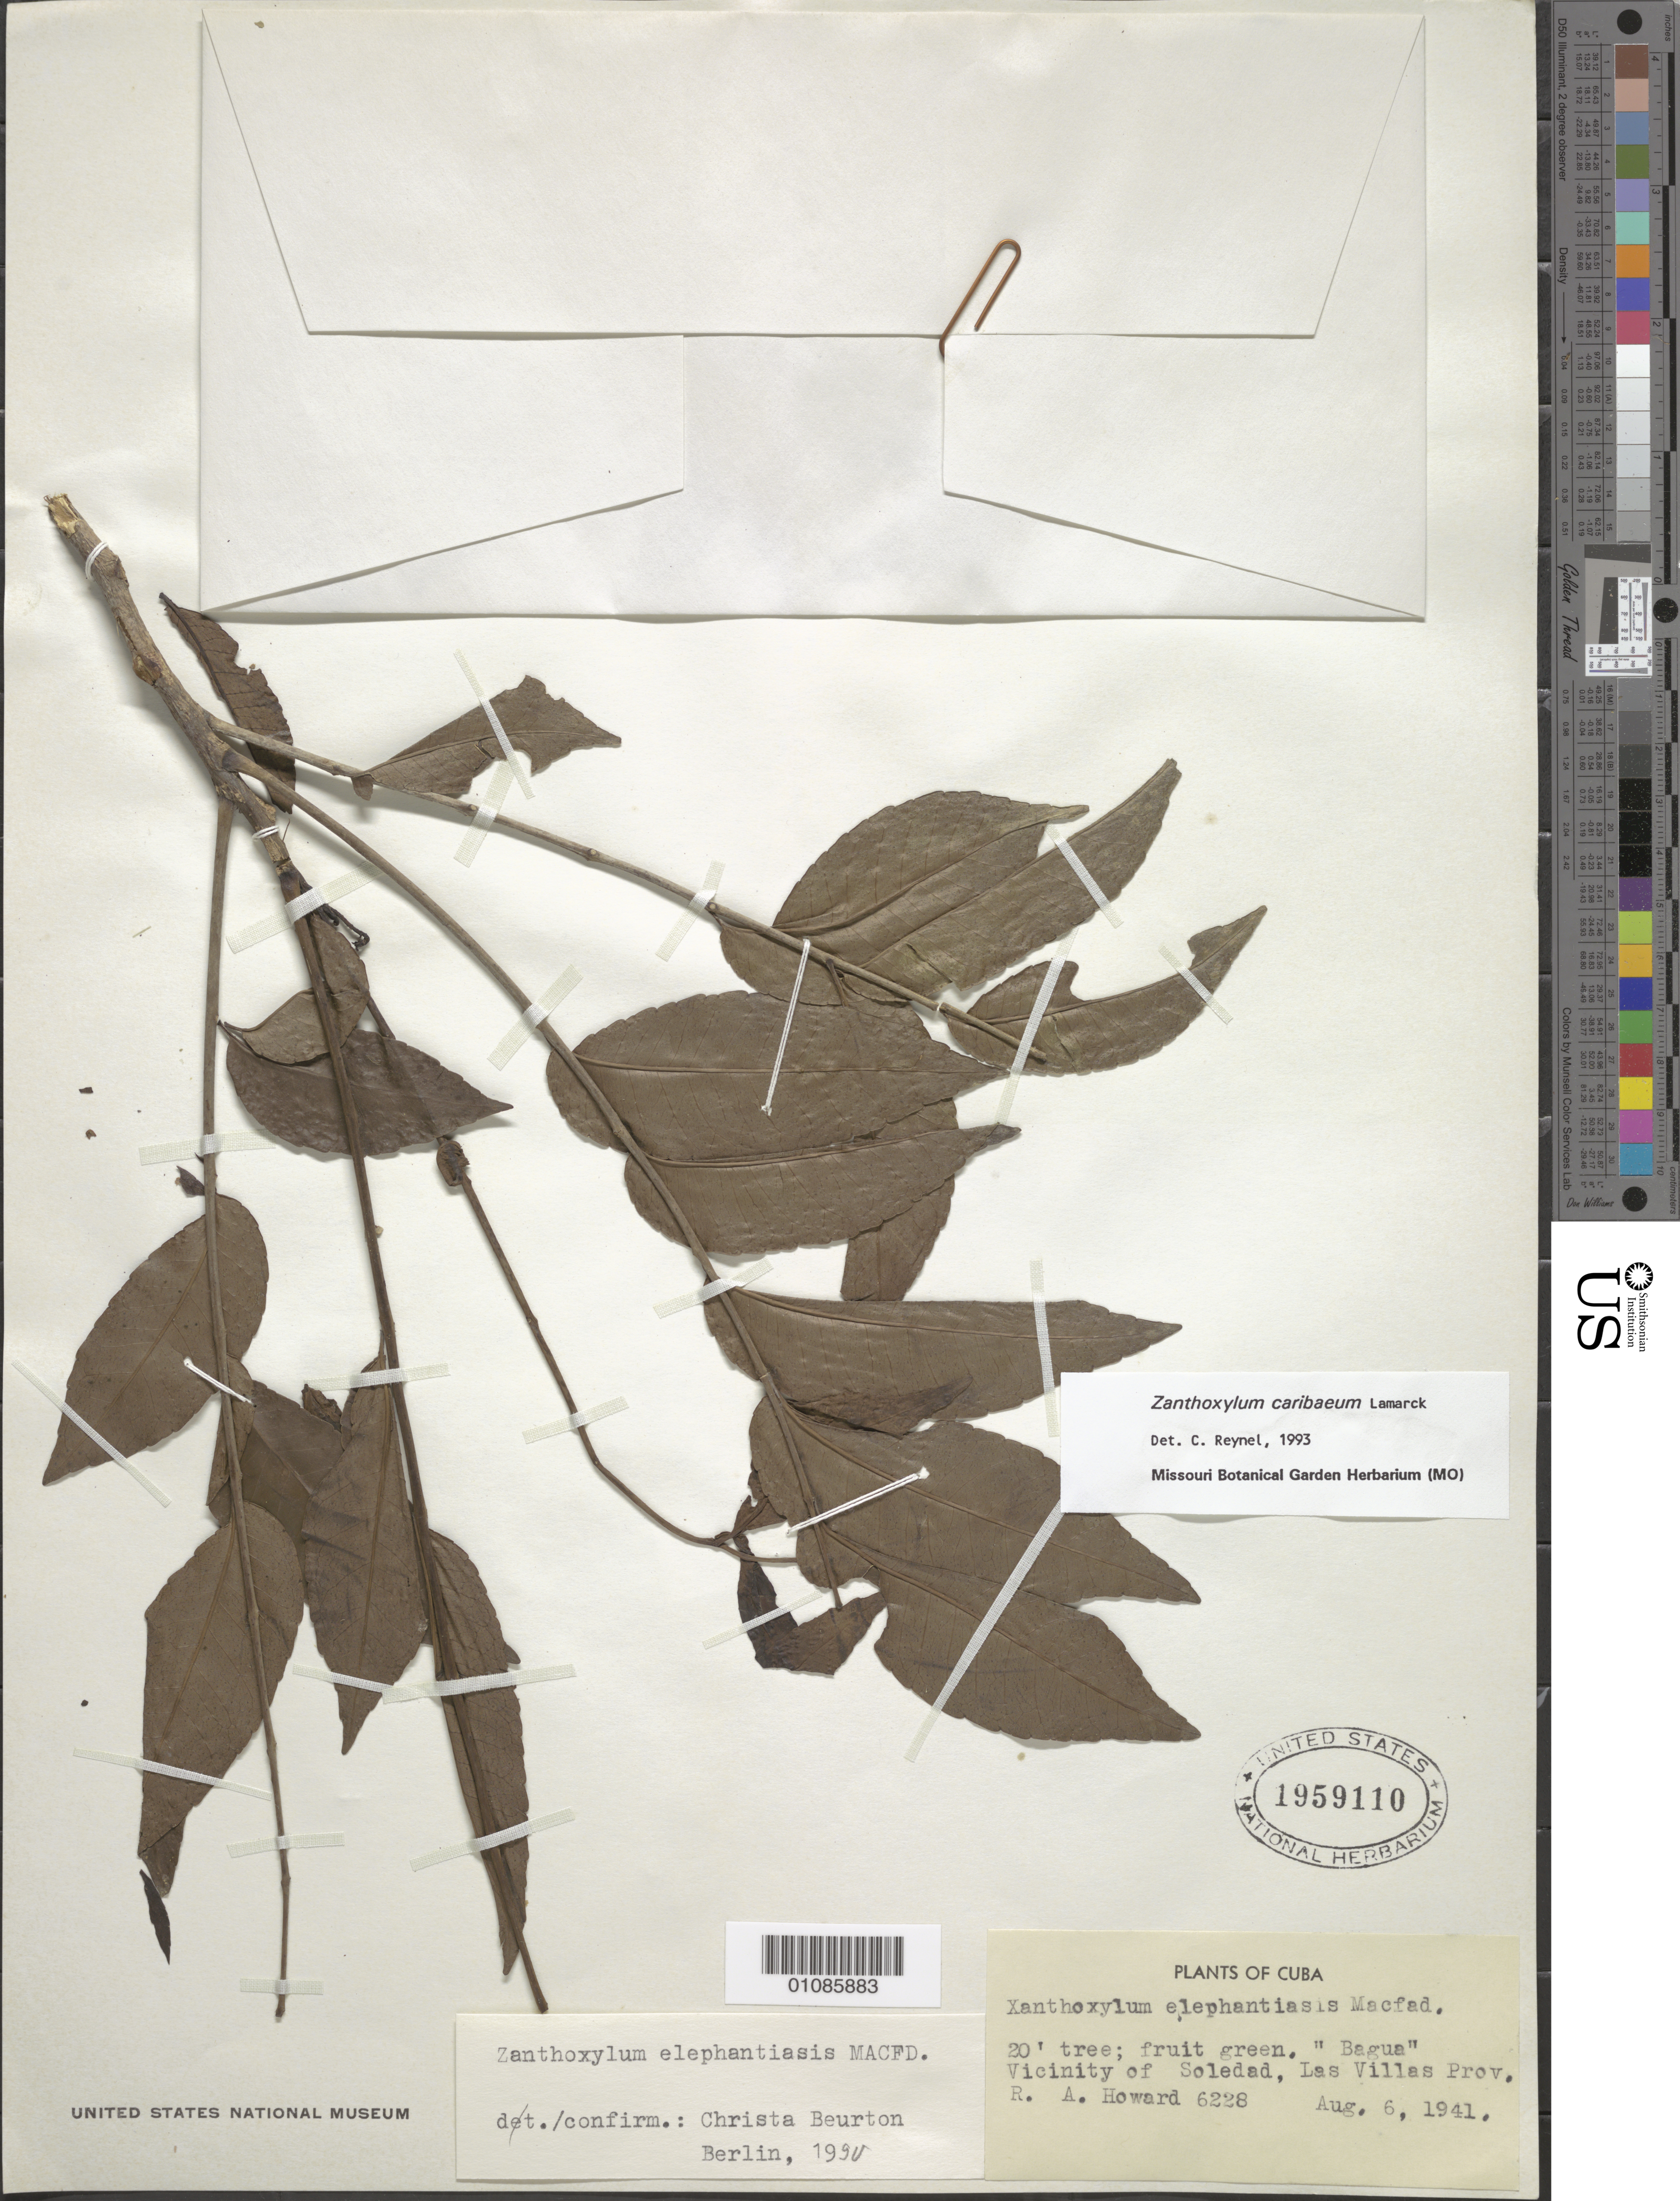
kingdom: Plantae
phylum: Tracheophyta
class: Magnoliopsida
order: Sapindales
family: Rutaceae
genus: Zanthoxylum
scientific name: Zanthoxylum caribaeum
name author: Lam.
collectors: R. A. Howard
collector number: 6228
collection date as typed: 06 Aug 1941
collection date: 1941-08-06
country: Cuba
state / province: Las Villas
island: Cuba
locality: Las Villas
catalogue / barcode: US 1959110